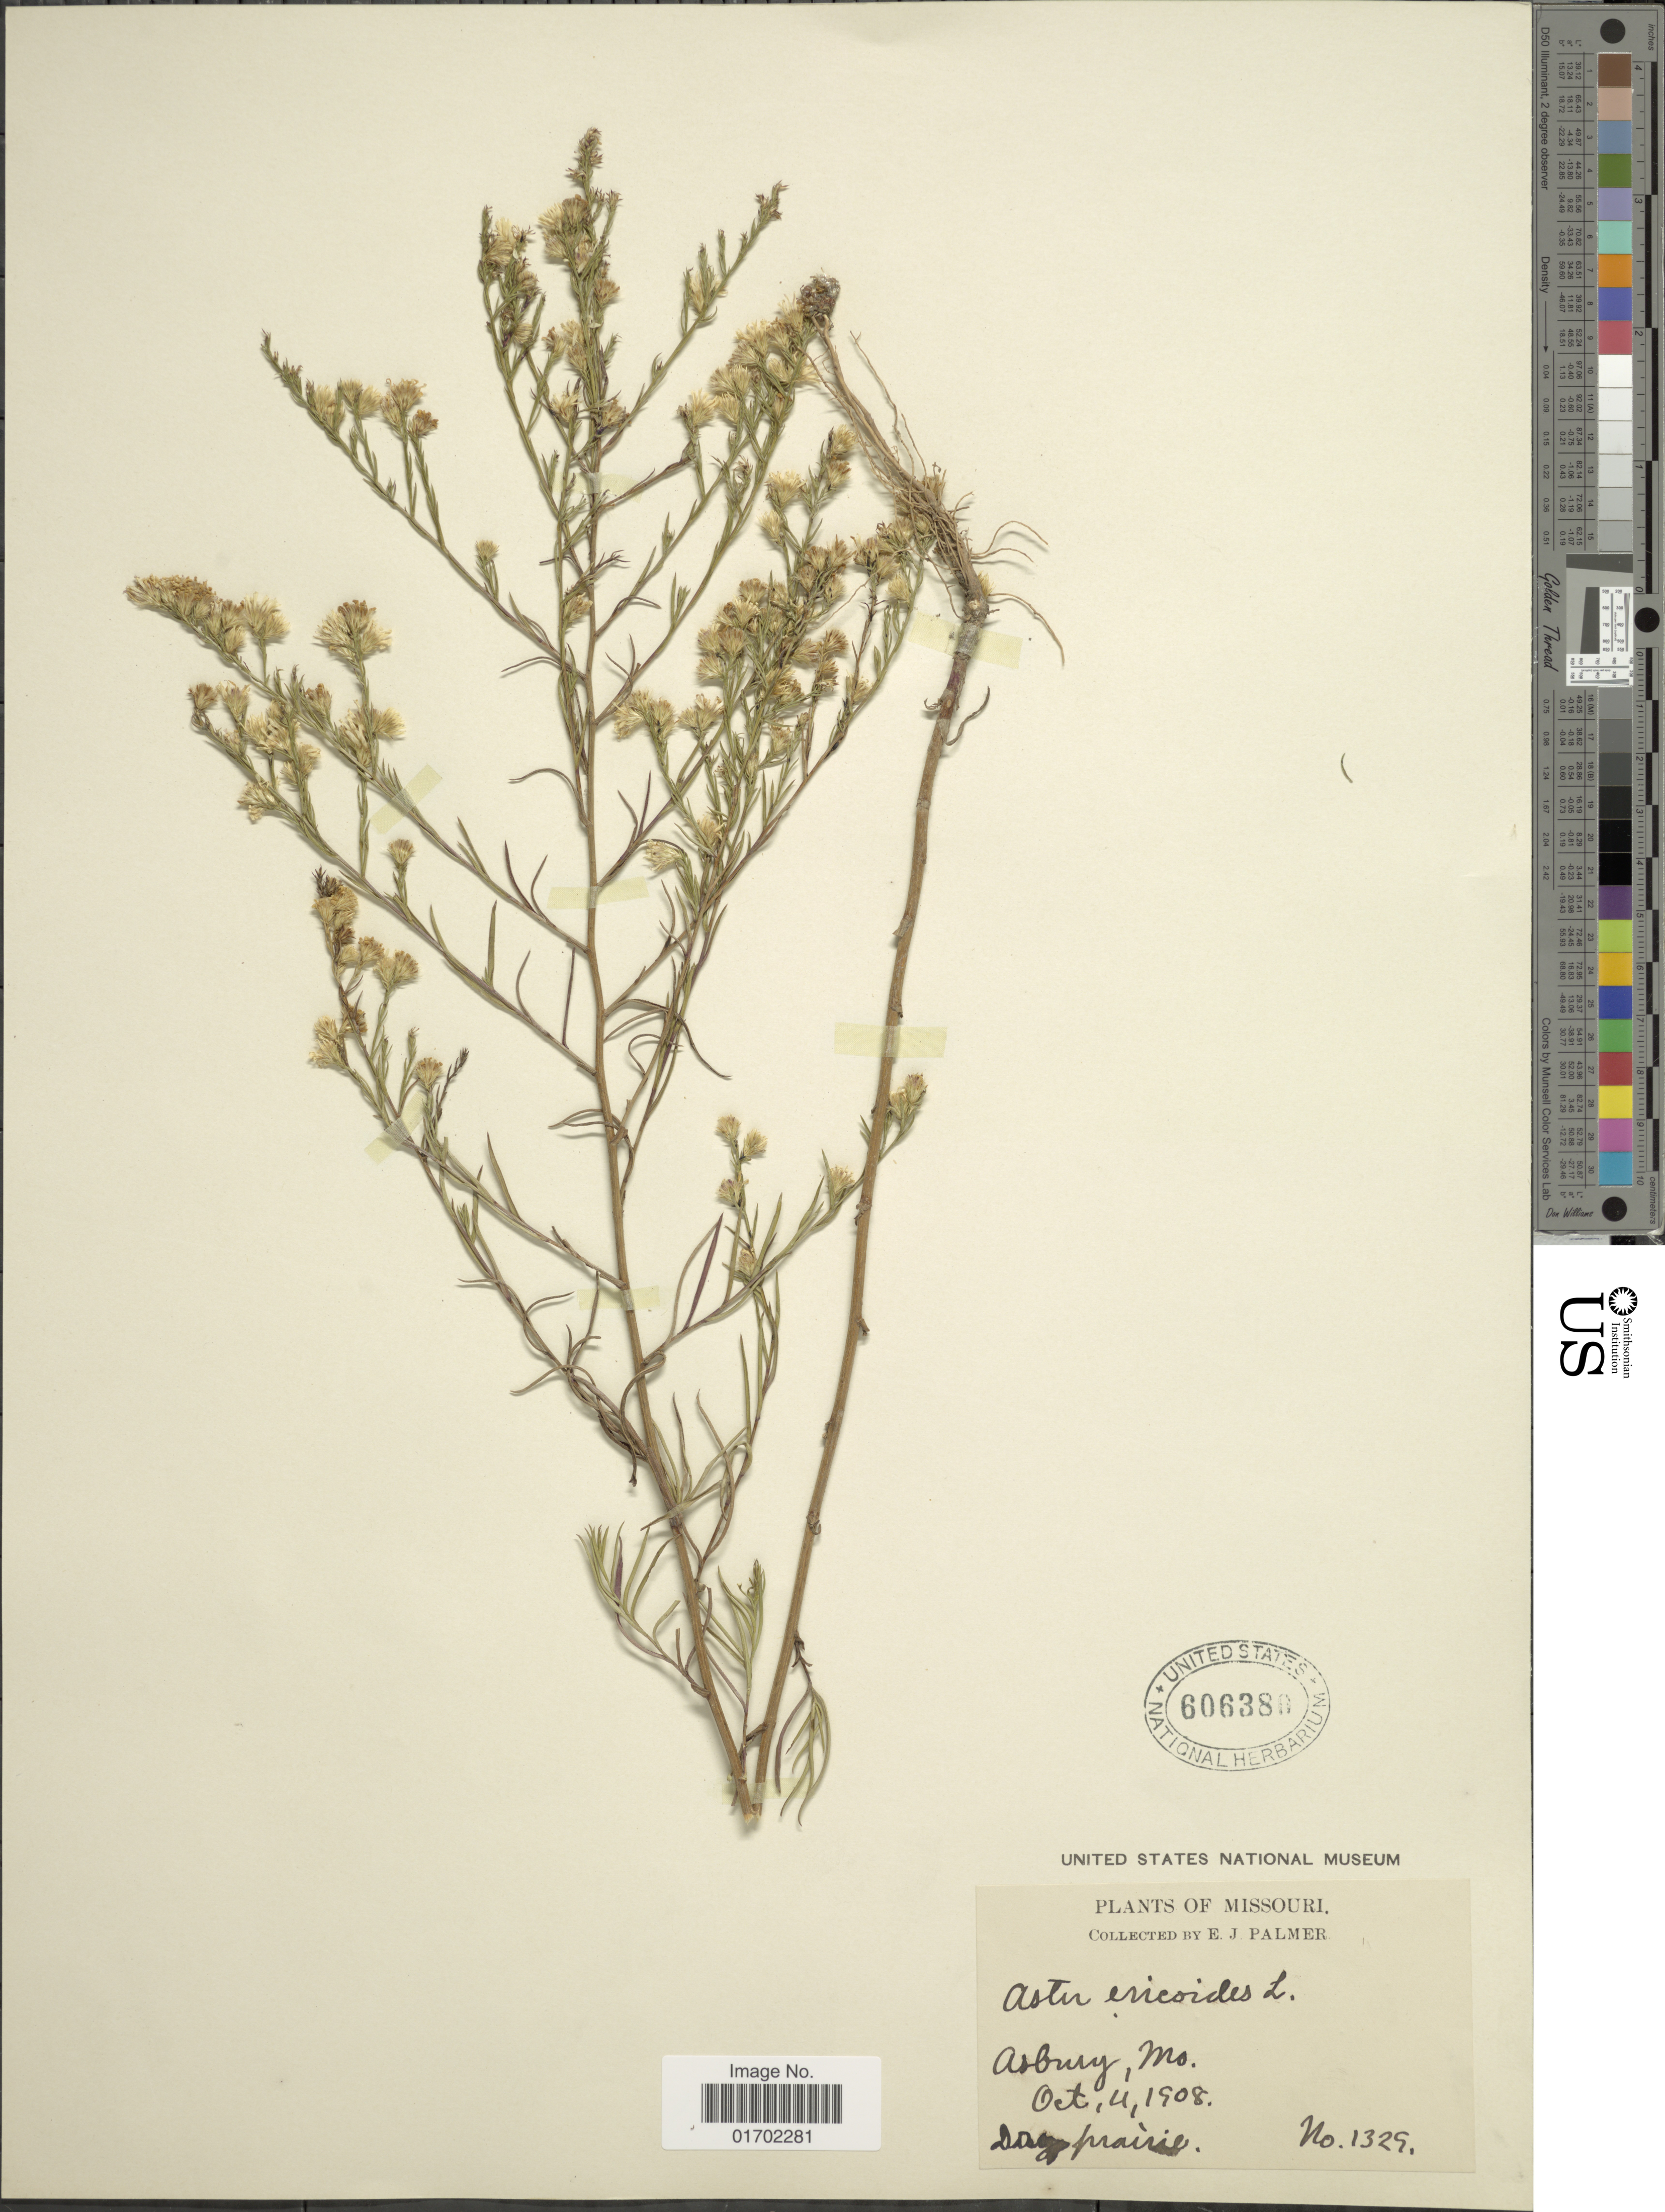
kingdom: Plantae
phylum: Tracheophyta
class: Magnoliopsida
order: Asterales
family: Asteraceae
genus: Symphyotrichum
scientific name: Symphyotrichum pilosum var. pilosum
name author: (Willd.) G.L. Nesom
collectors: E. J. Palmer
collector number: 1329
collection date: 1908-10-04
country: United States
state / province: Missouri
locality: Asbury, Mo.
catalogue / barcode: US 606380